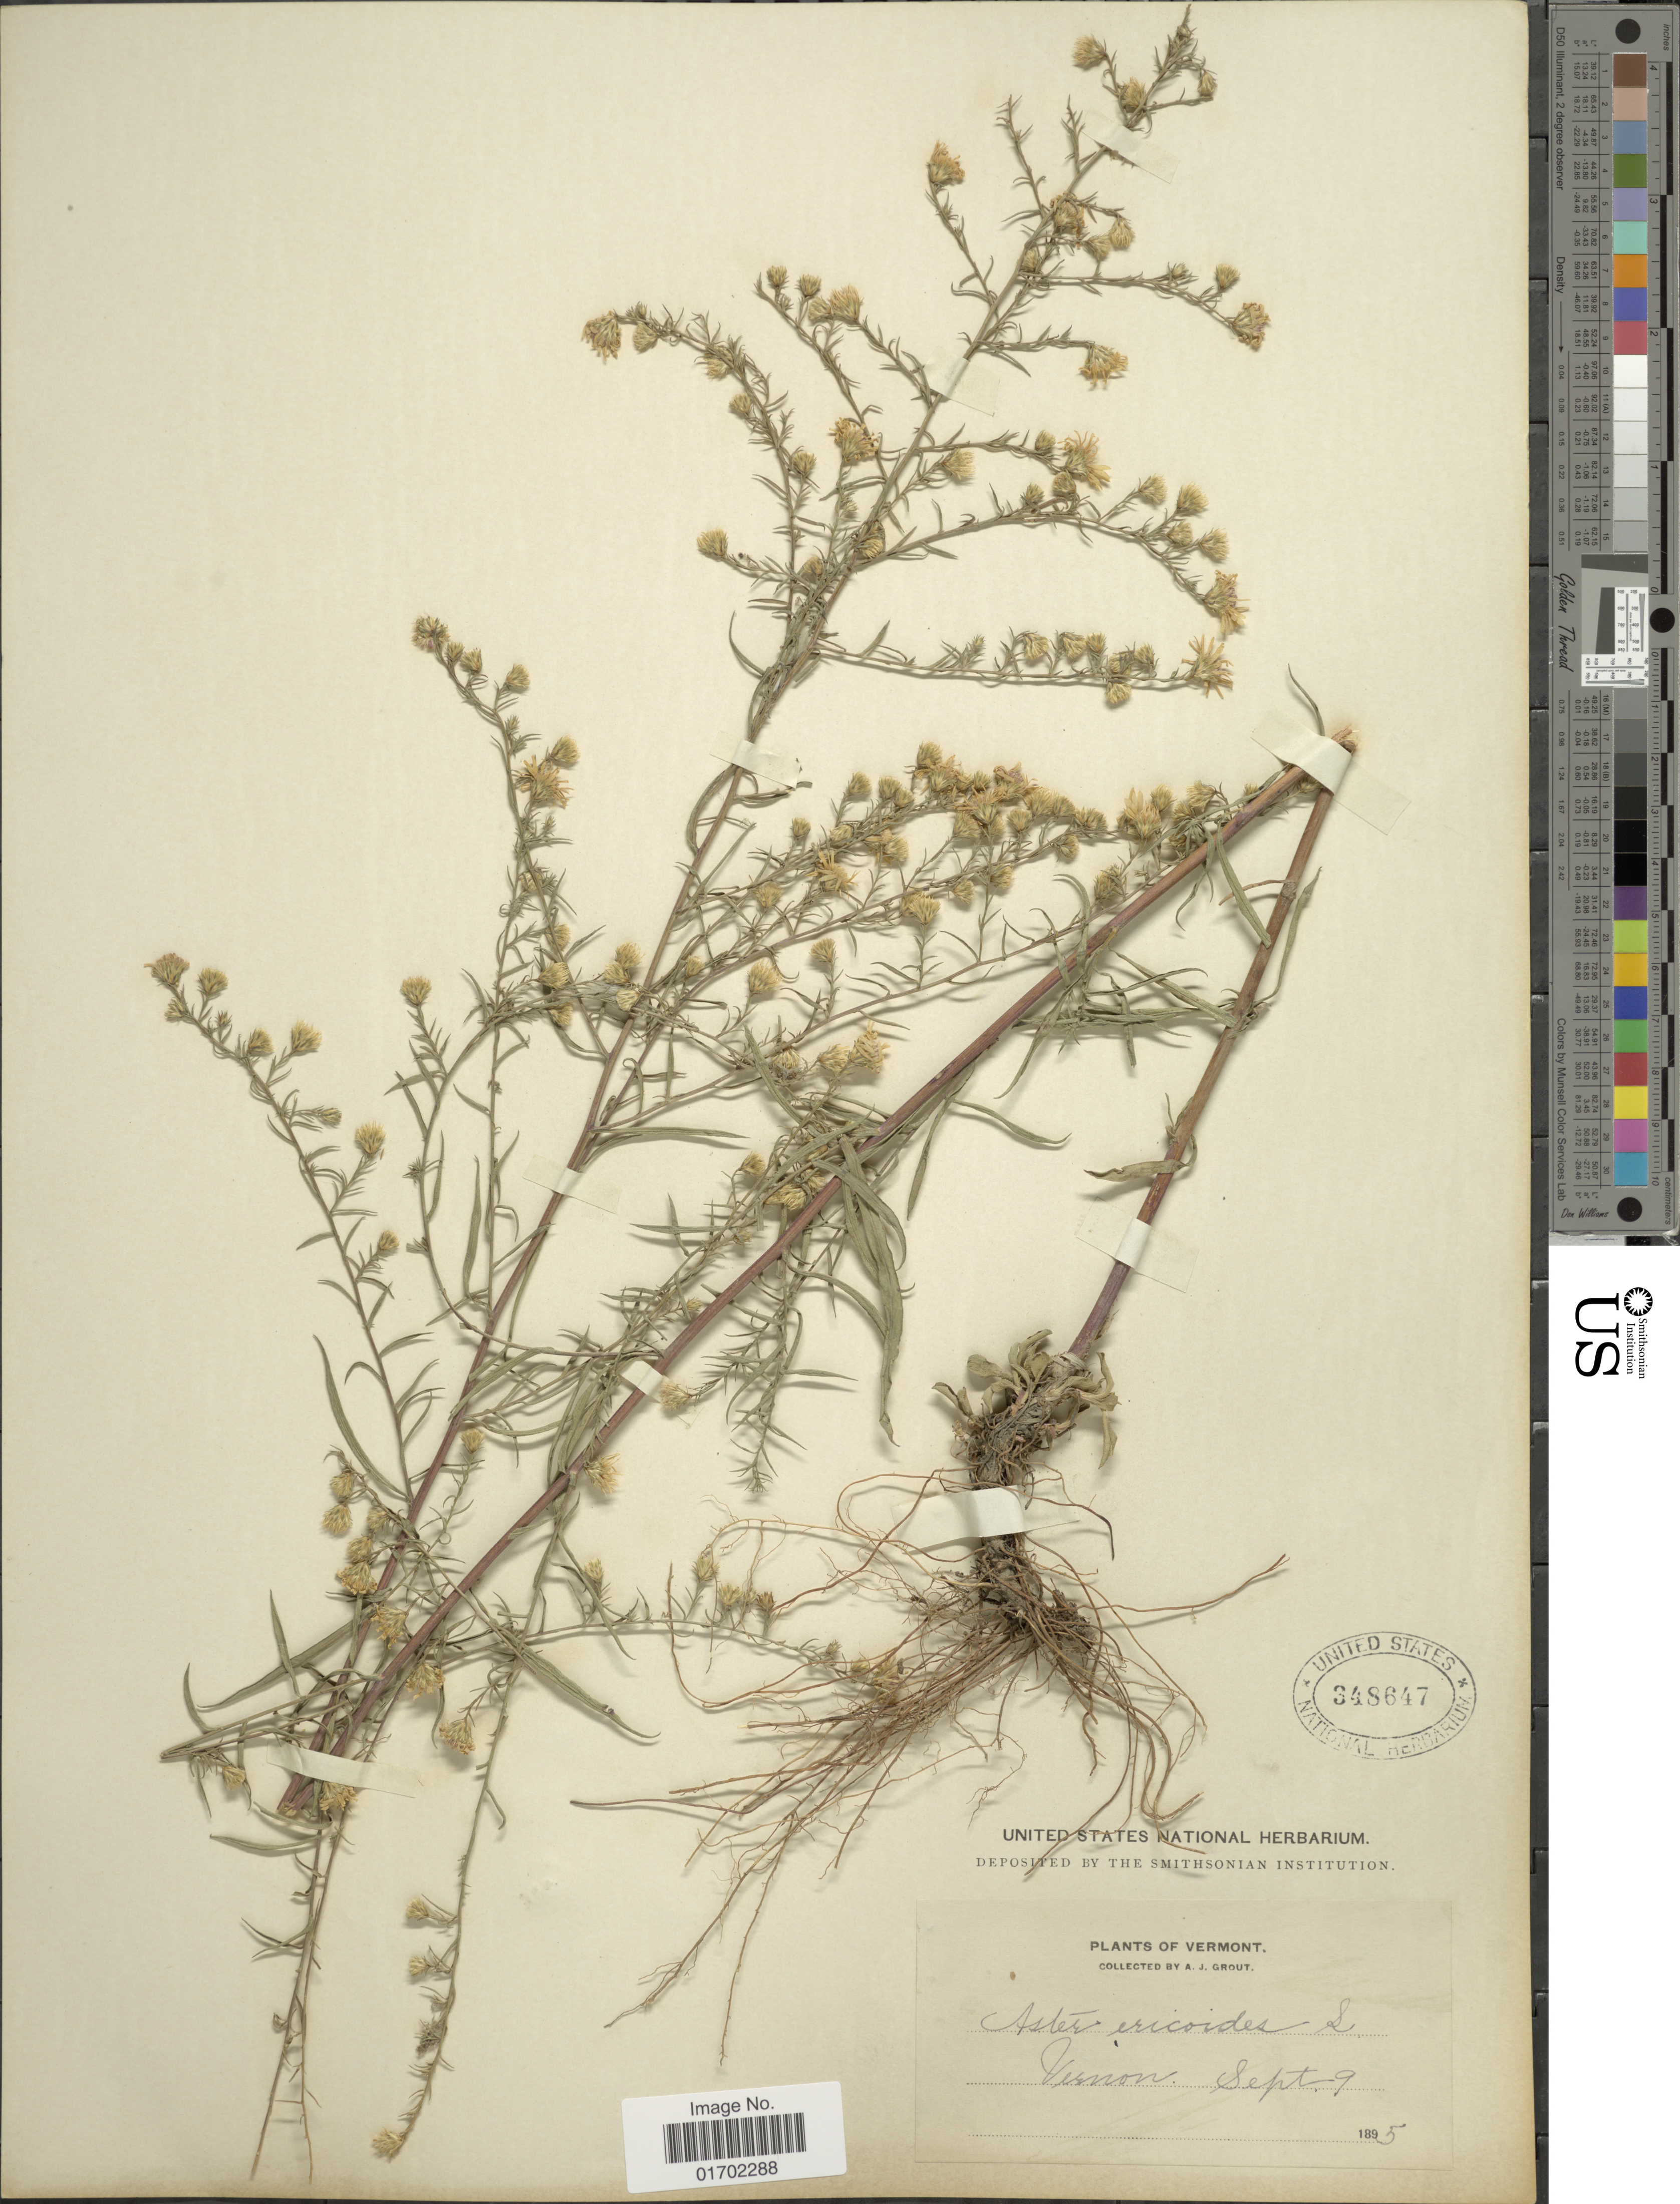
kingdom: Plantae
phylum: Tracheophyta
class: Magnoliopsida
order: Asterales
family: Asteraceae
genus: Symphyotrichum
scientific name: Symphyotrichum pilosum var. pilosum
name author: (Willd.) G.L. Nesom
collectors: A. J. Grout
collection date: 1895-09-09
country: United States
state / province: Vermont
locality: Vermon.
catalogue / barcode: US 348647